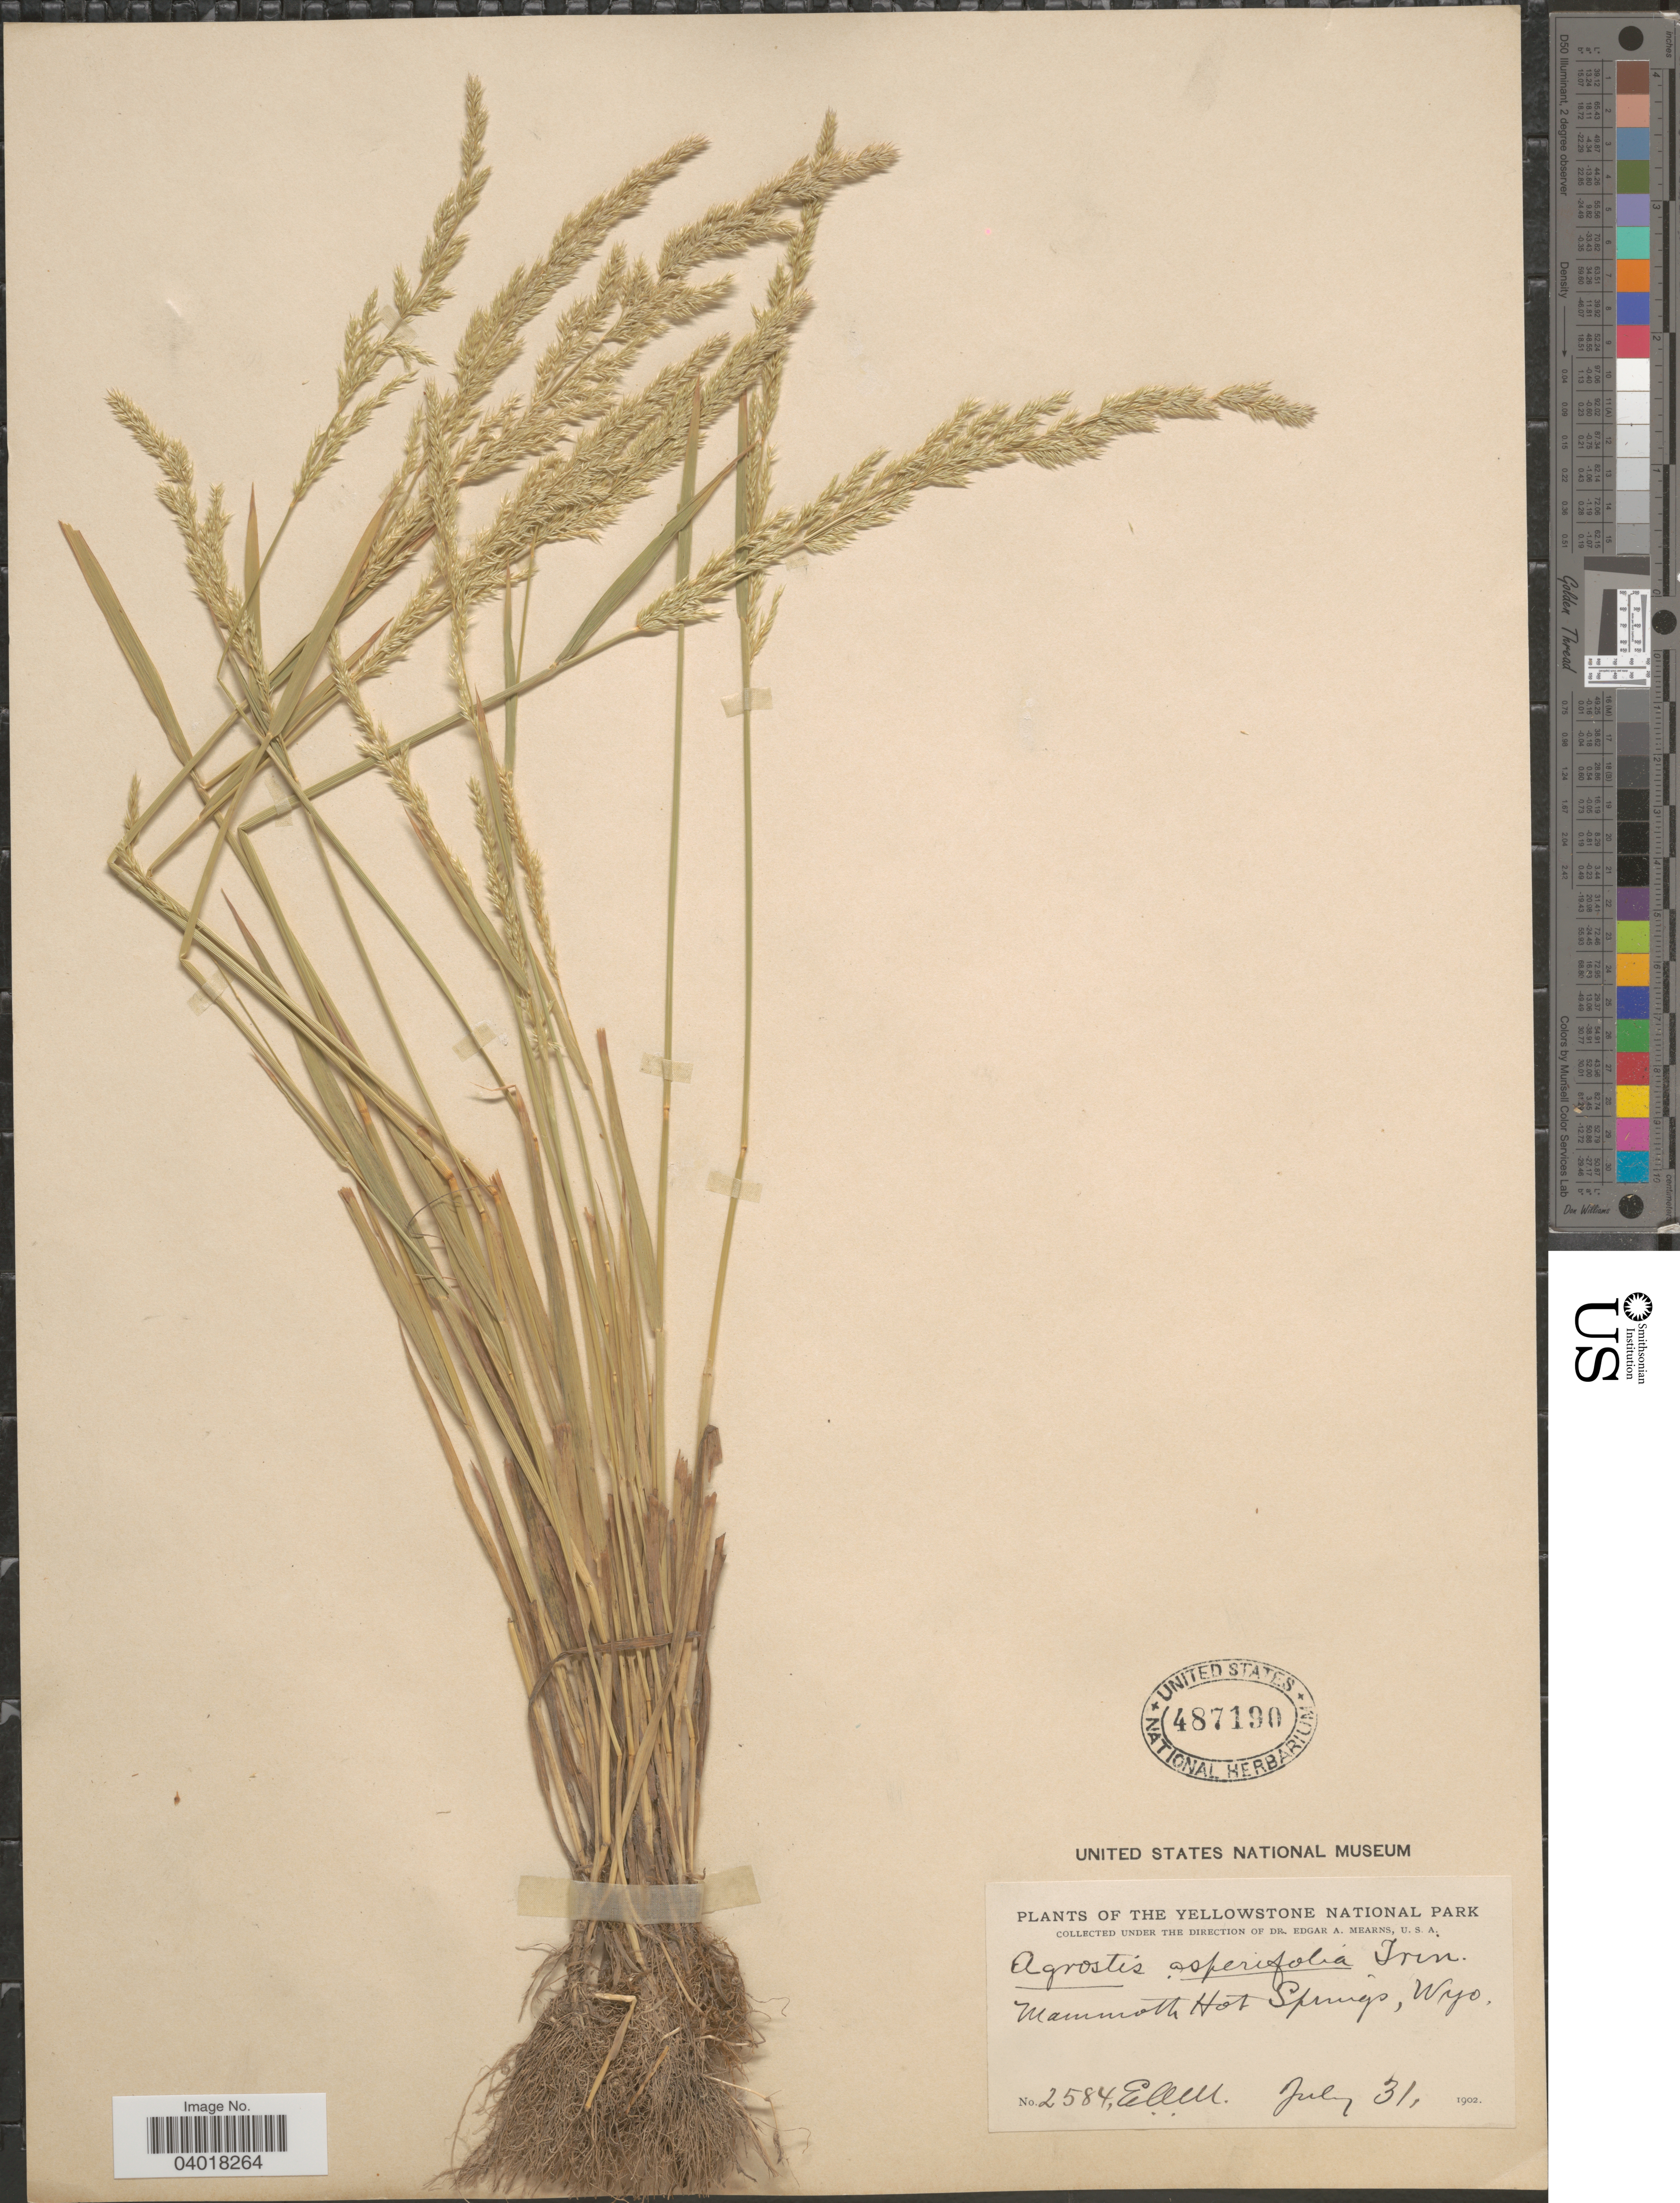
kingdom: Plantae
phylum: Tracheophyta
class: Liliopsida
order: Poales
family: Poaceae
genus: Agrostis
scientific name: Agrostis exarata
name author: Trin.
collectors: E. A. Mearns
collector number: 2584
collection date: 1902-07-31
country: United States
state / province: Wyoming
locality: The Yellowstone National Park. Mammoth Hot Springs.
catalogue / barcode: US 487190